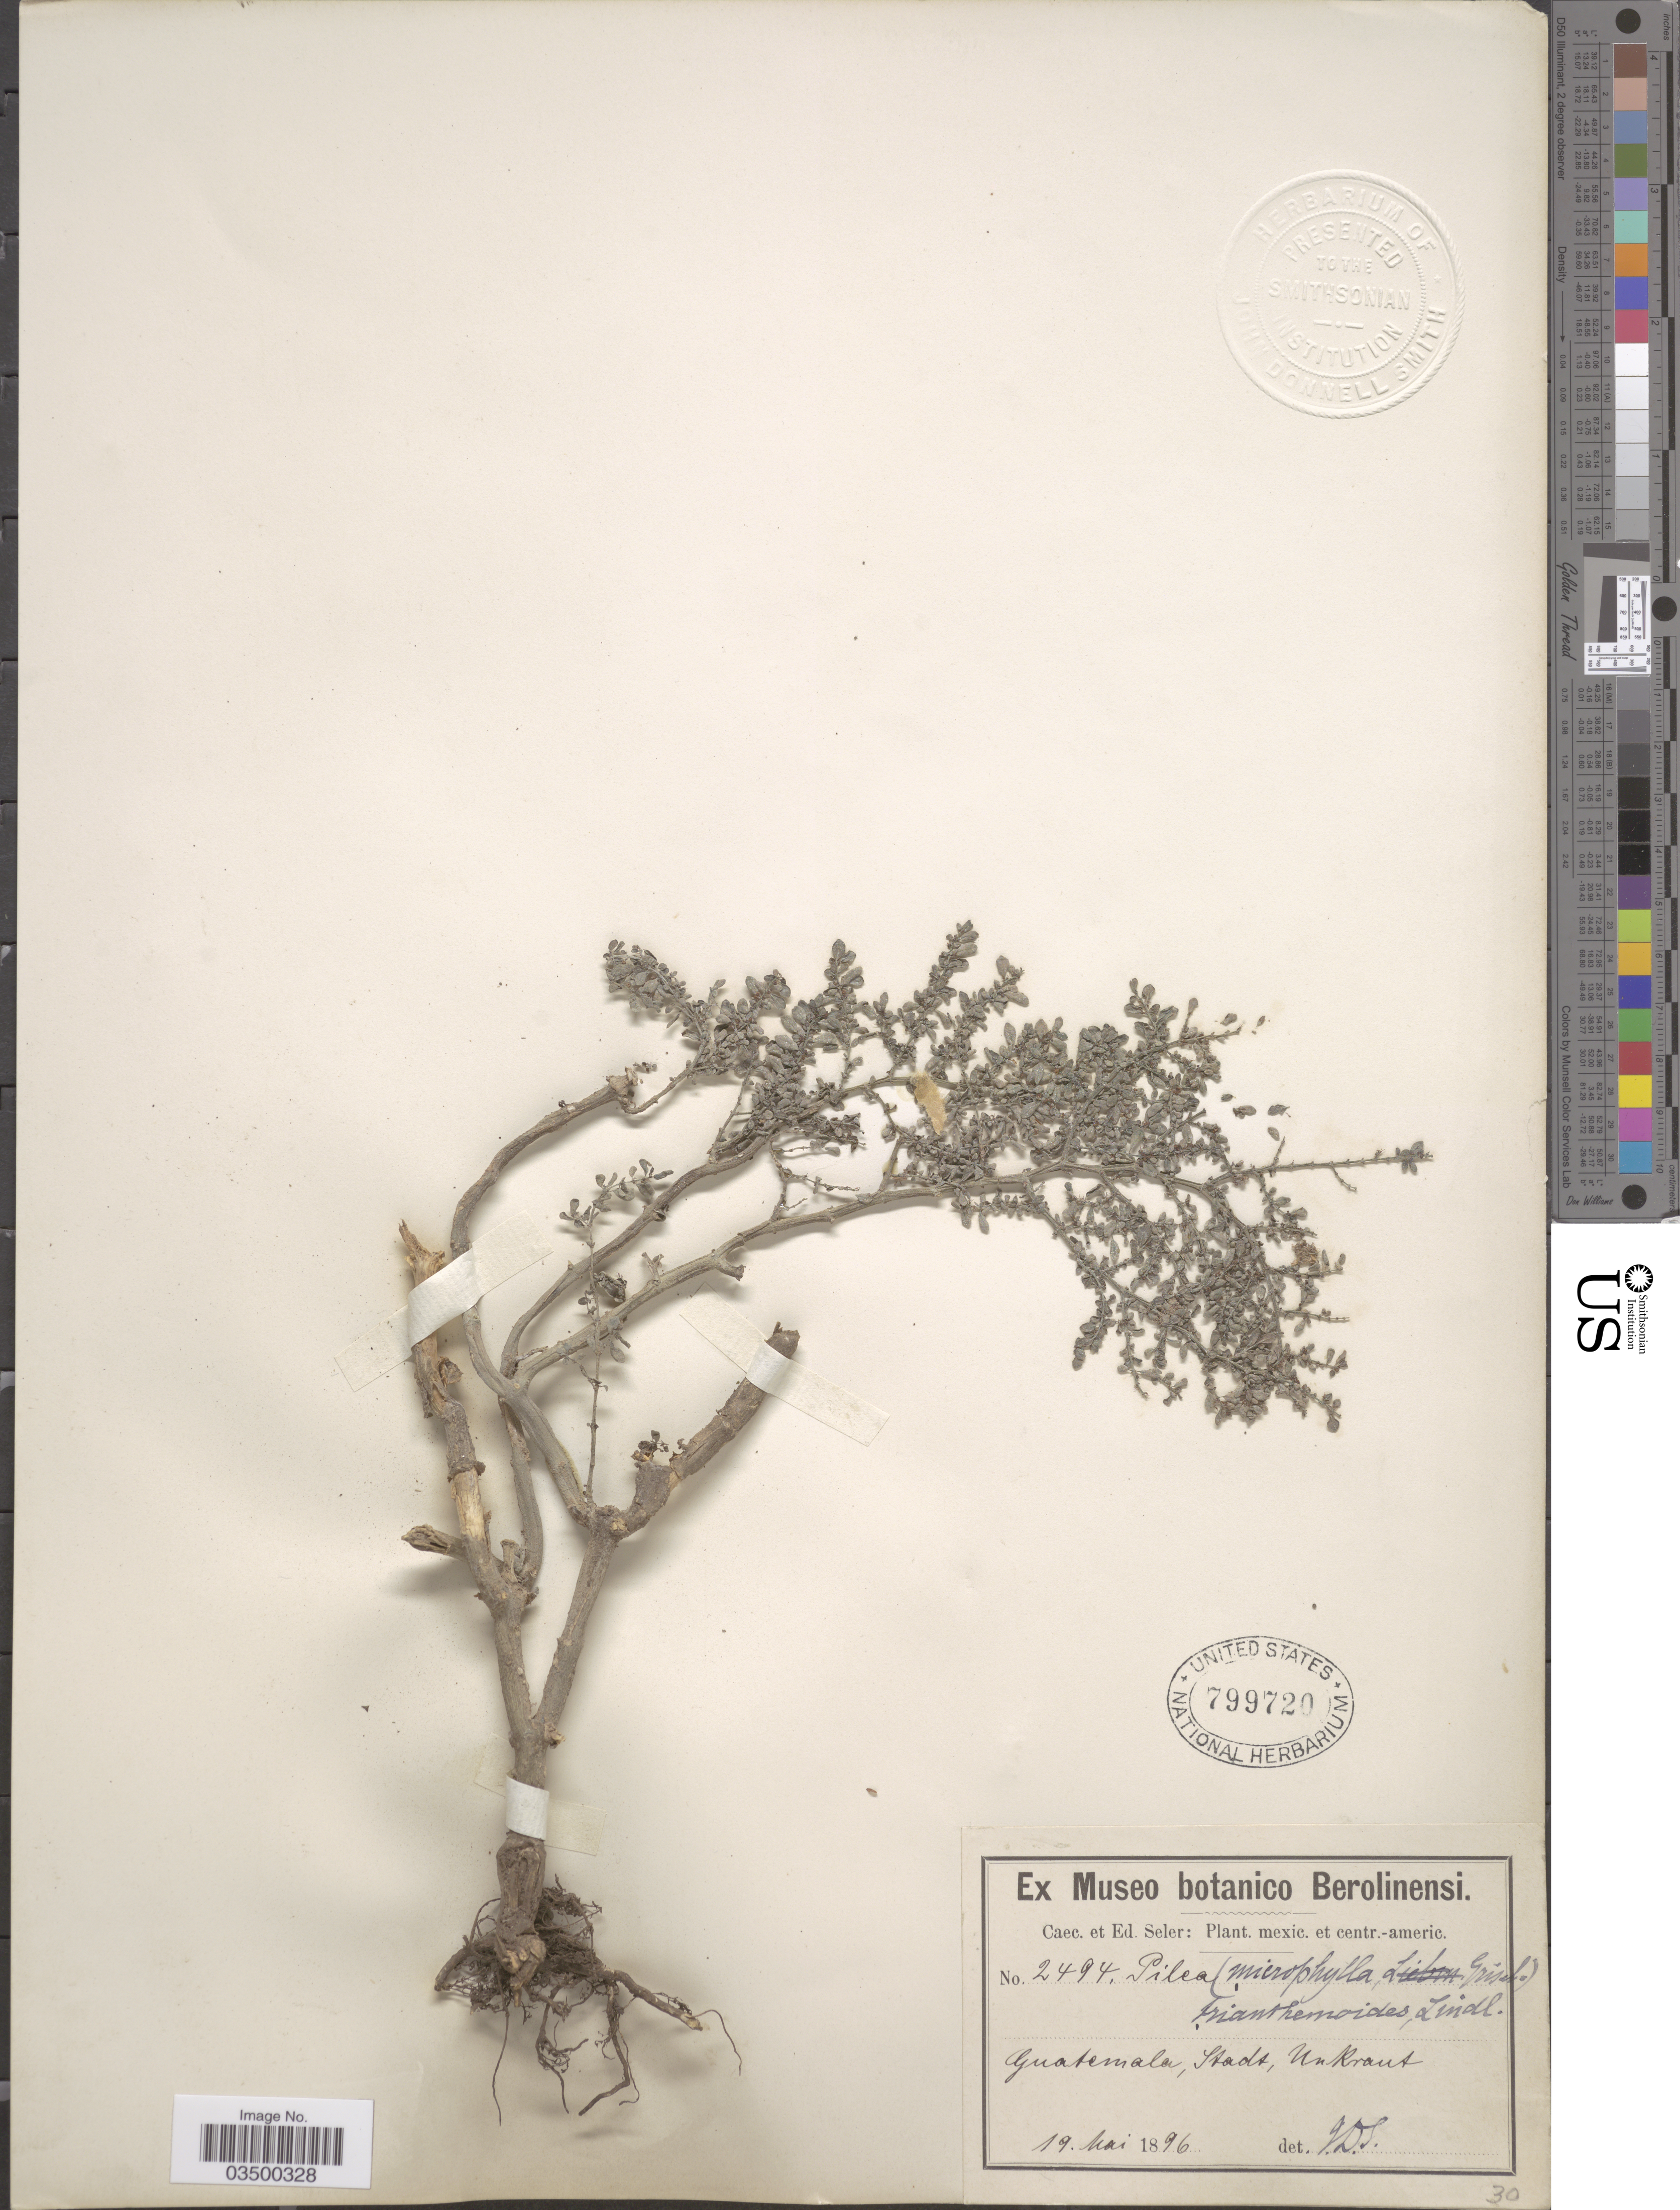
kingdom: Plantae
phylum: Tracheophyta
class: Magnoliopsida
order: Rosales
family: Urticaceae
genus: Pilea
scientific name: Pilea microphylla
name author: (L.) Liebm.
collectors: C. Seler & E. G. Seler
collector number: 2494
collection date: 1896-05-19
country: Guatemala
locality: Stadt, Unkraut.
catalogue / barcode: US 799720